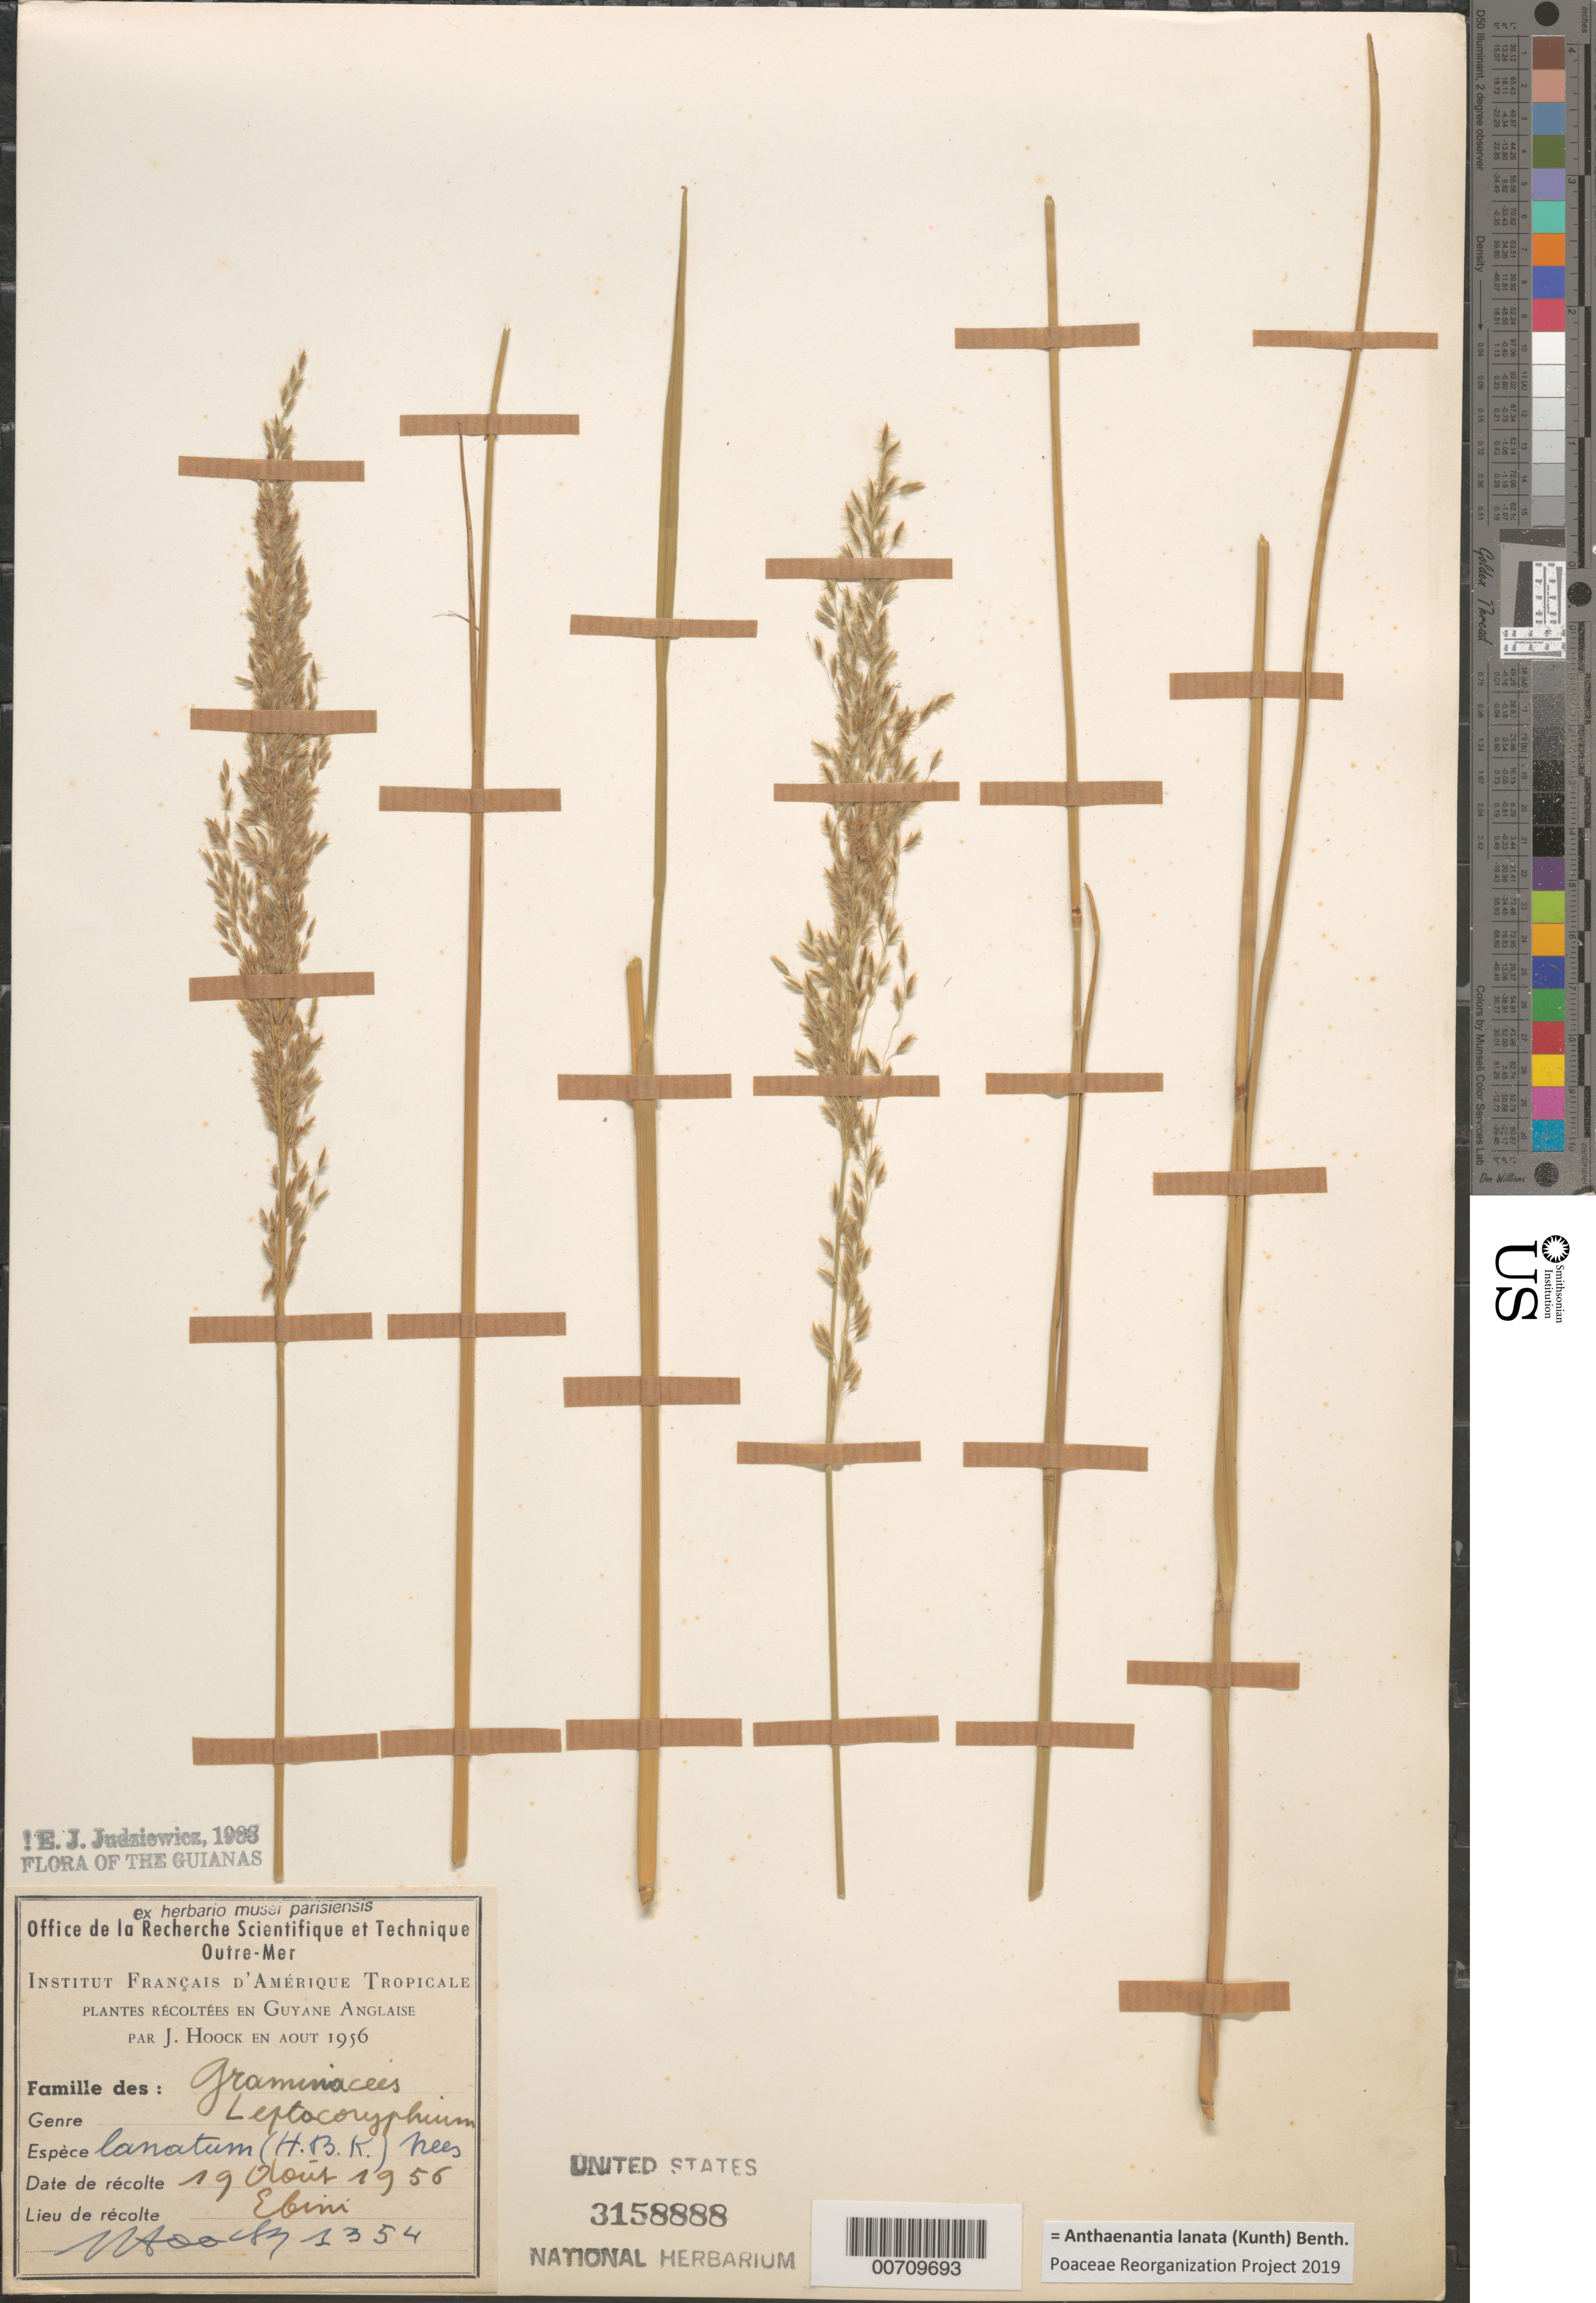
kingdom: Plantae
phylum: Tracheophyta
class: Liliopsida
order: Poales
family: Poaceae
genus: Anthaenantia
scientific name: Anthaenantia lanata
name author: (Kunth) Benth.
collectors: J. Hoock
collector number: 1354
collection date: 1956-08-19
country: Guyana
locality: Guyane Anglaise. Ebini.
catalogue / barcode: US 3158888